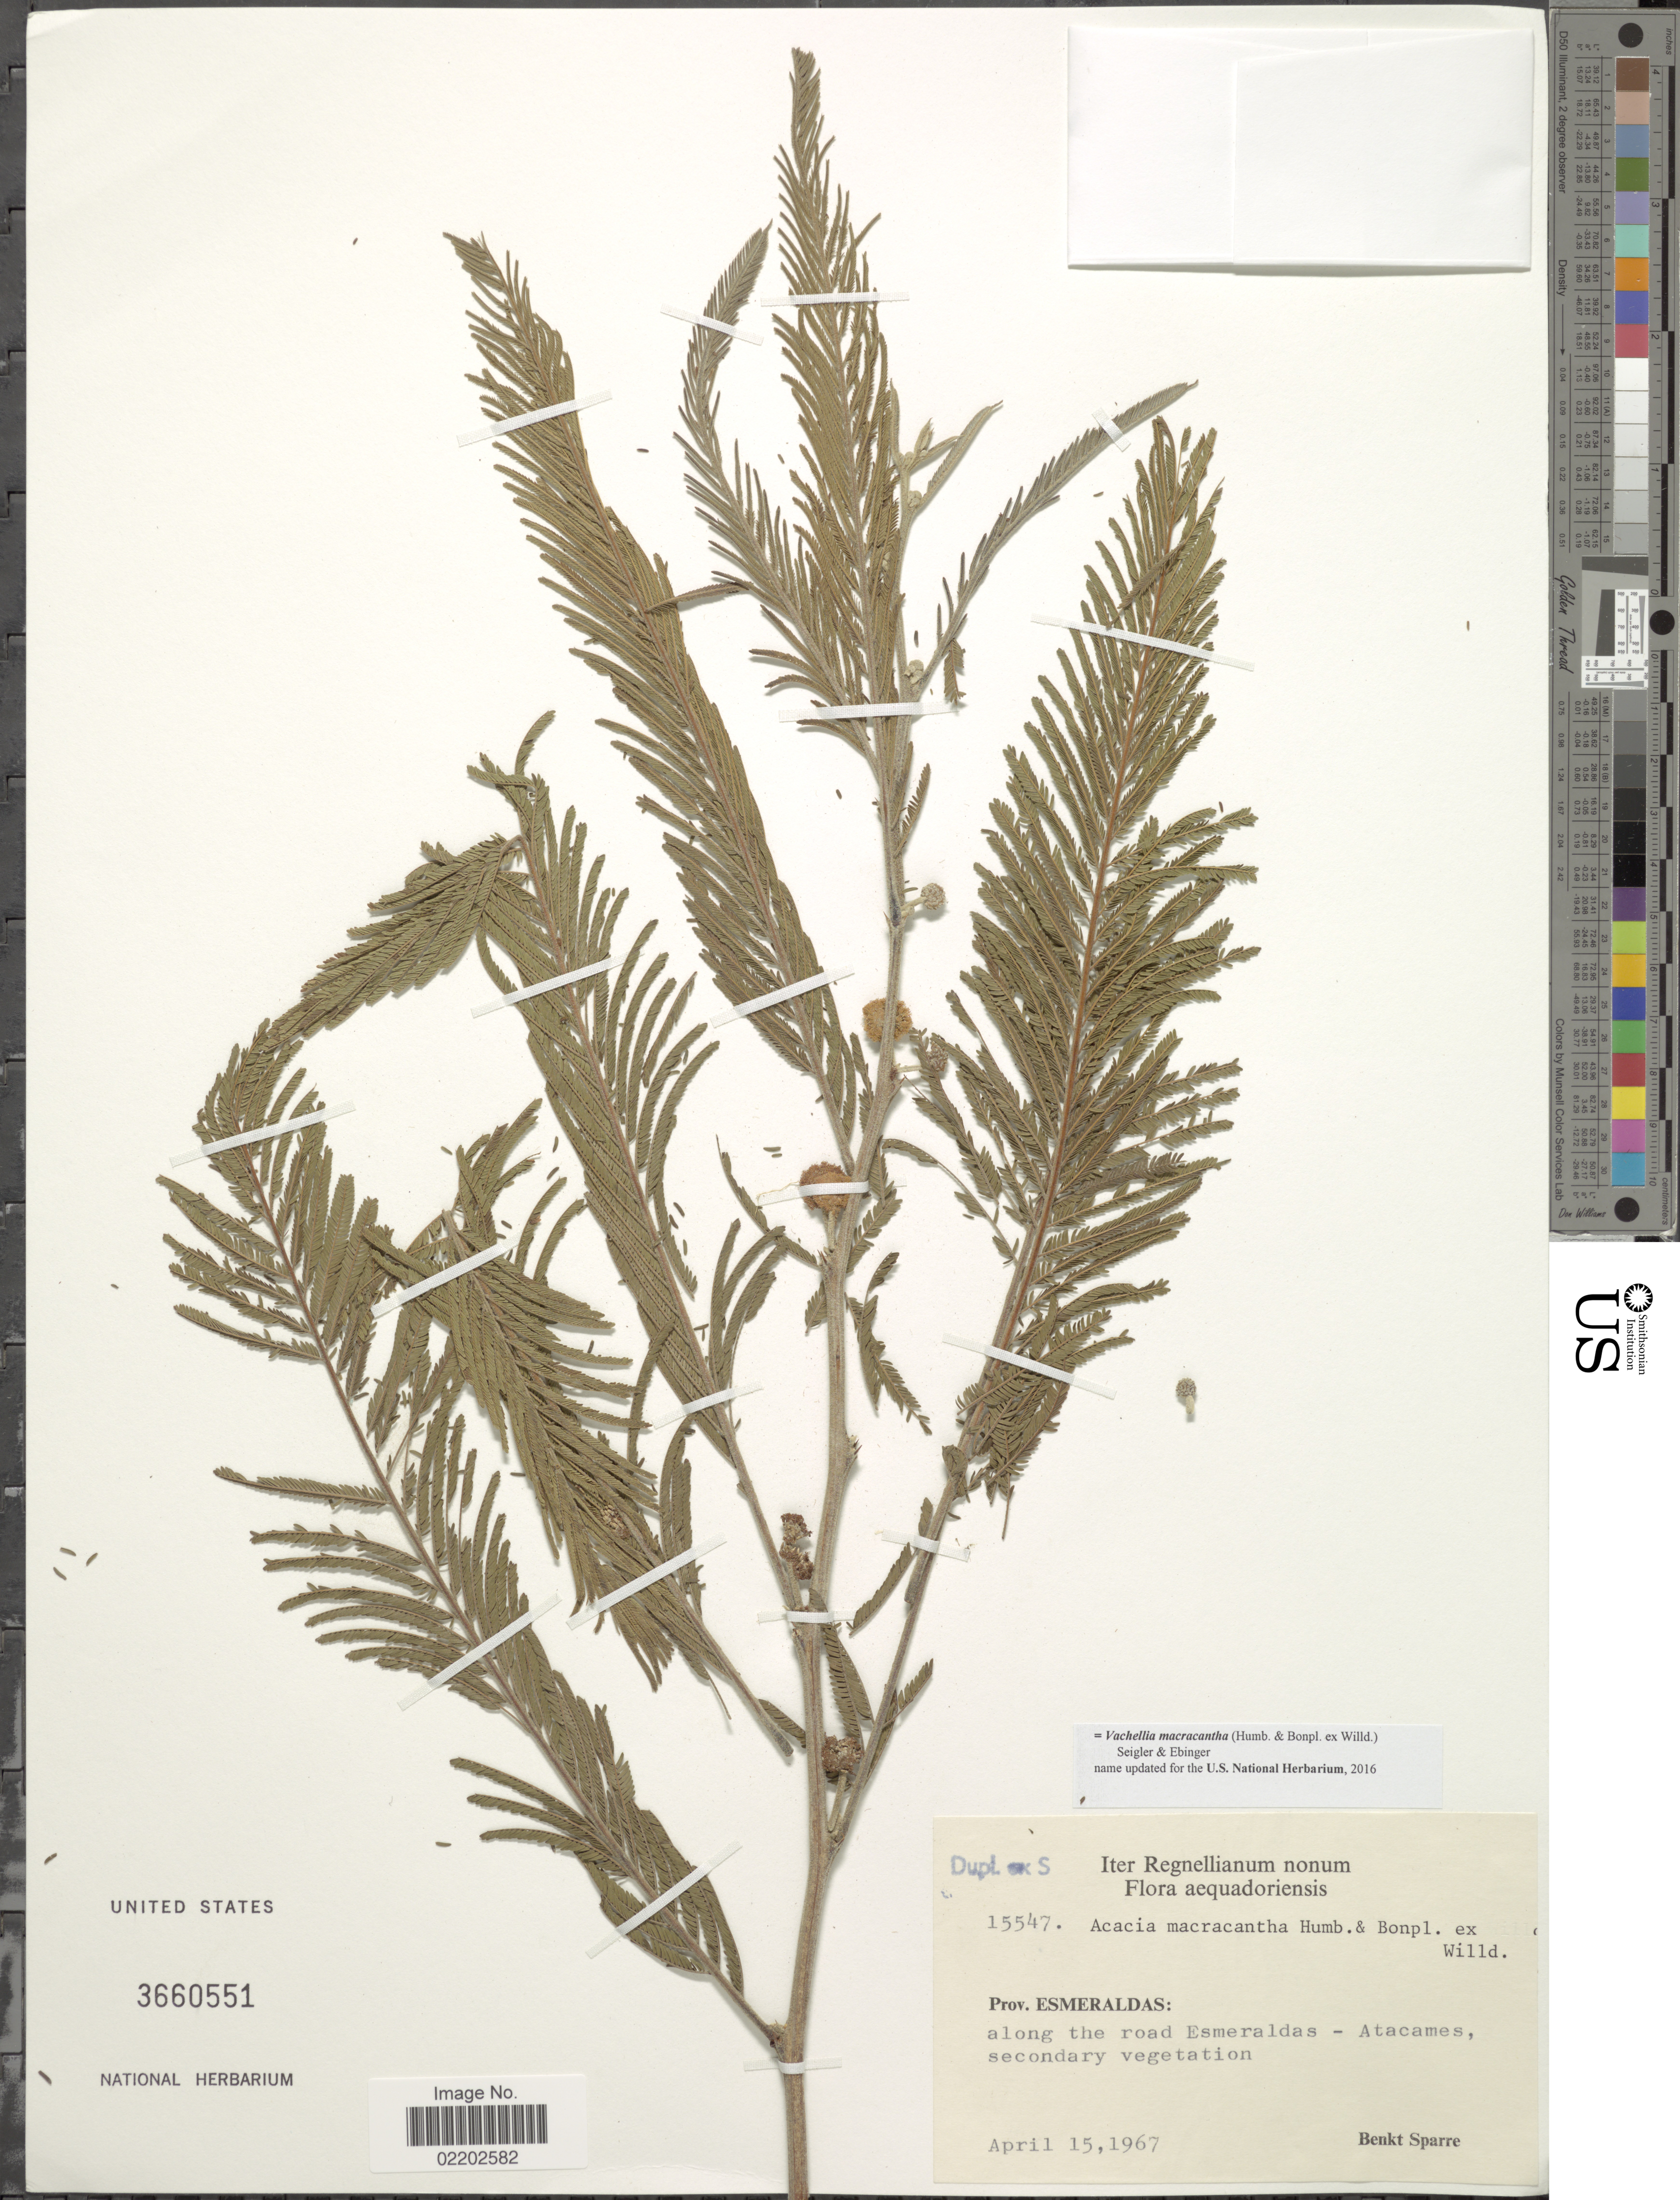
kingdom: Plantae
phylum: Tracheophyta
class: Magnoliopsida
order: Fabales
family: Fabaceae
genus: Vachellia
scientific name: Vachellia macracantha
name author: (Humb. & Bonpl. ex Willd.) Seigler & Ebinger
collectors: B. Sparre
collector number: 15547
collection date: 1967-04-15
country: Ecuador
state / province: Esmeraldas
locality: Along the road Esmeraldas - Atacames, secondary forest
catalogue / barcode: US 3660551